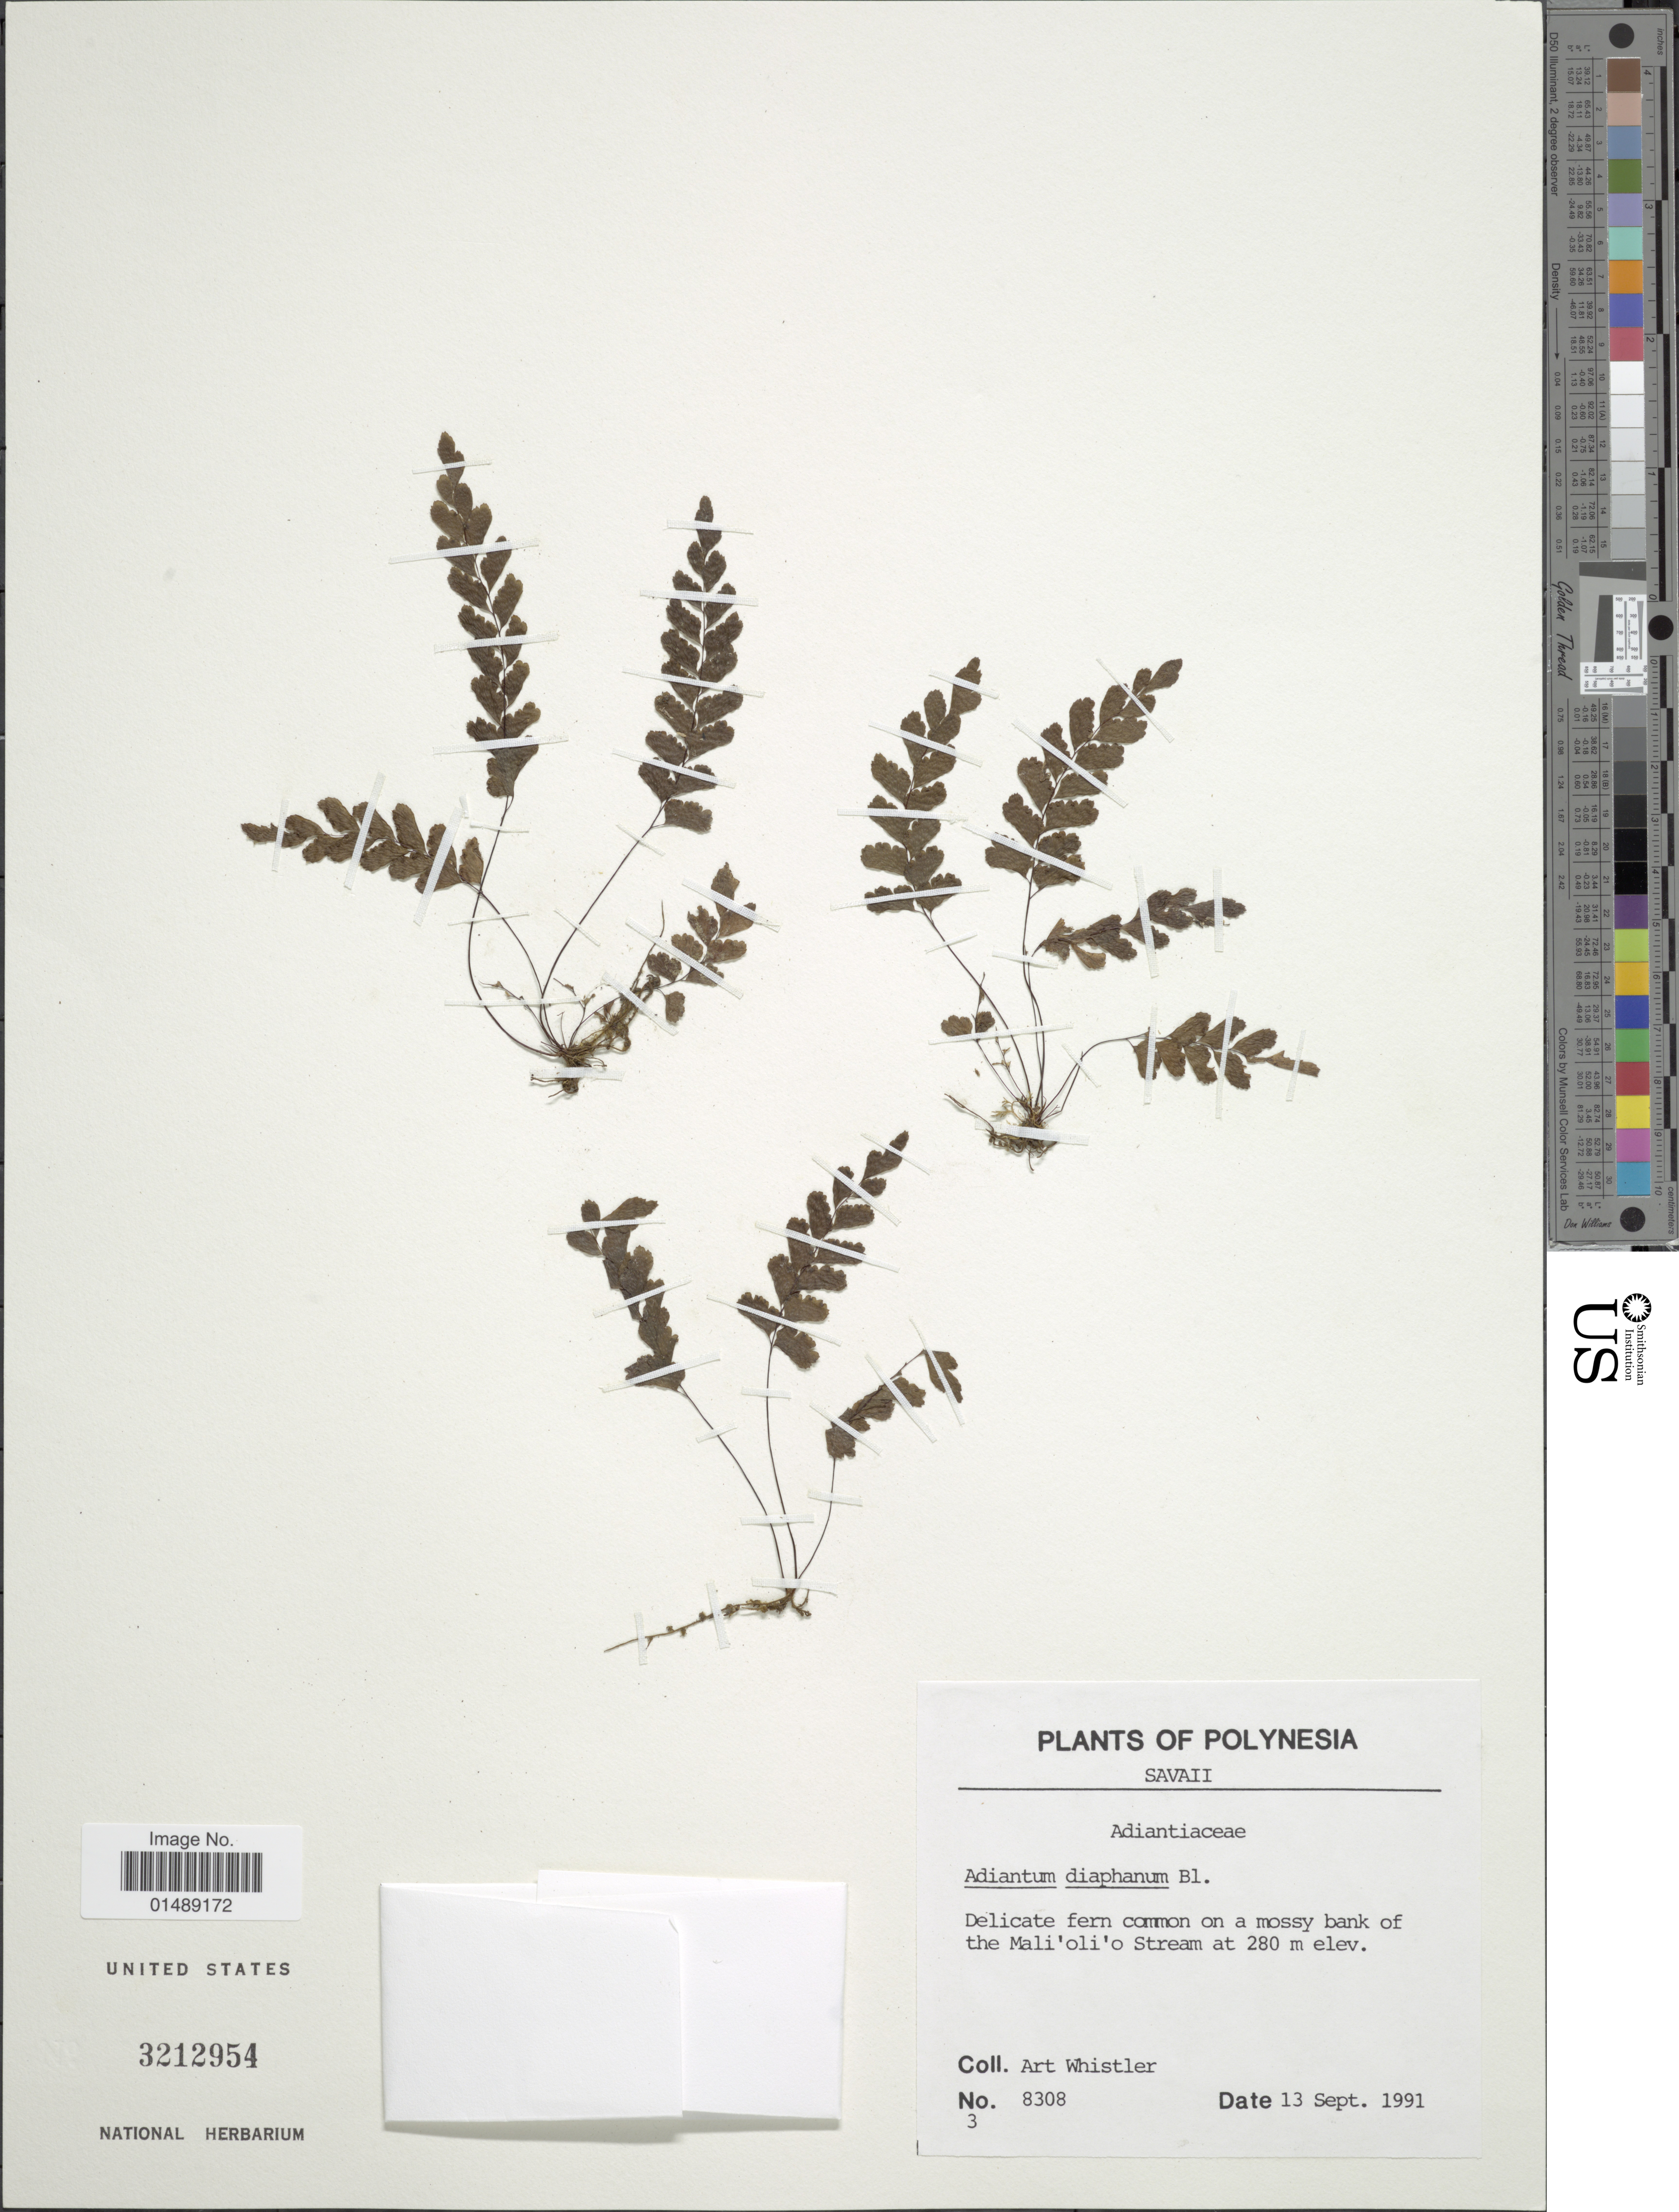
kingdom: Plantae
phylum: Tracheophyta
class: Polypodiopsida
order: Polypodiales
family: Pteridaceae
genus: Adiantum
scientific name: Adiantum diaphanum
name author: Blume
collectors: A. Whistler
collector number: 8308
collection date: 1991-09-13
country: Samoa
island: Savai'i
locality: Savaii, Mossy bank of the Maliólió Stream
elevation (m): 280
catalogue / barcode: US 3212954